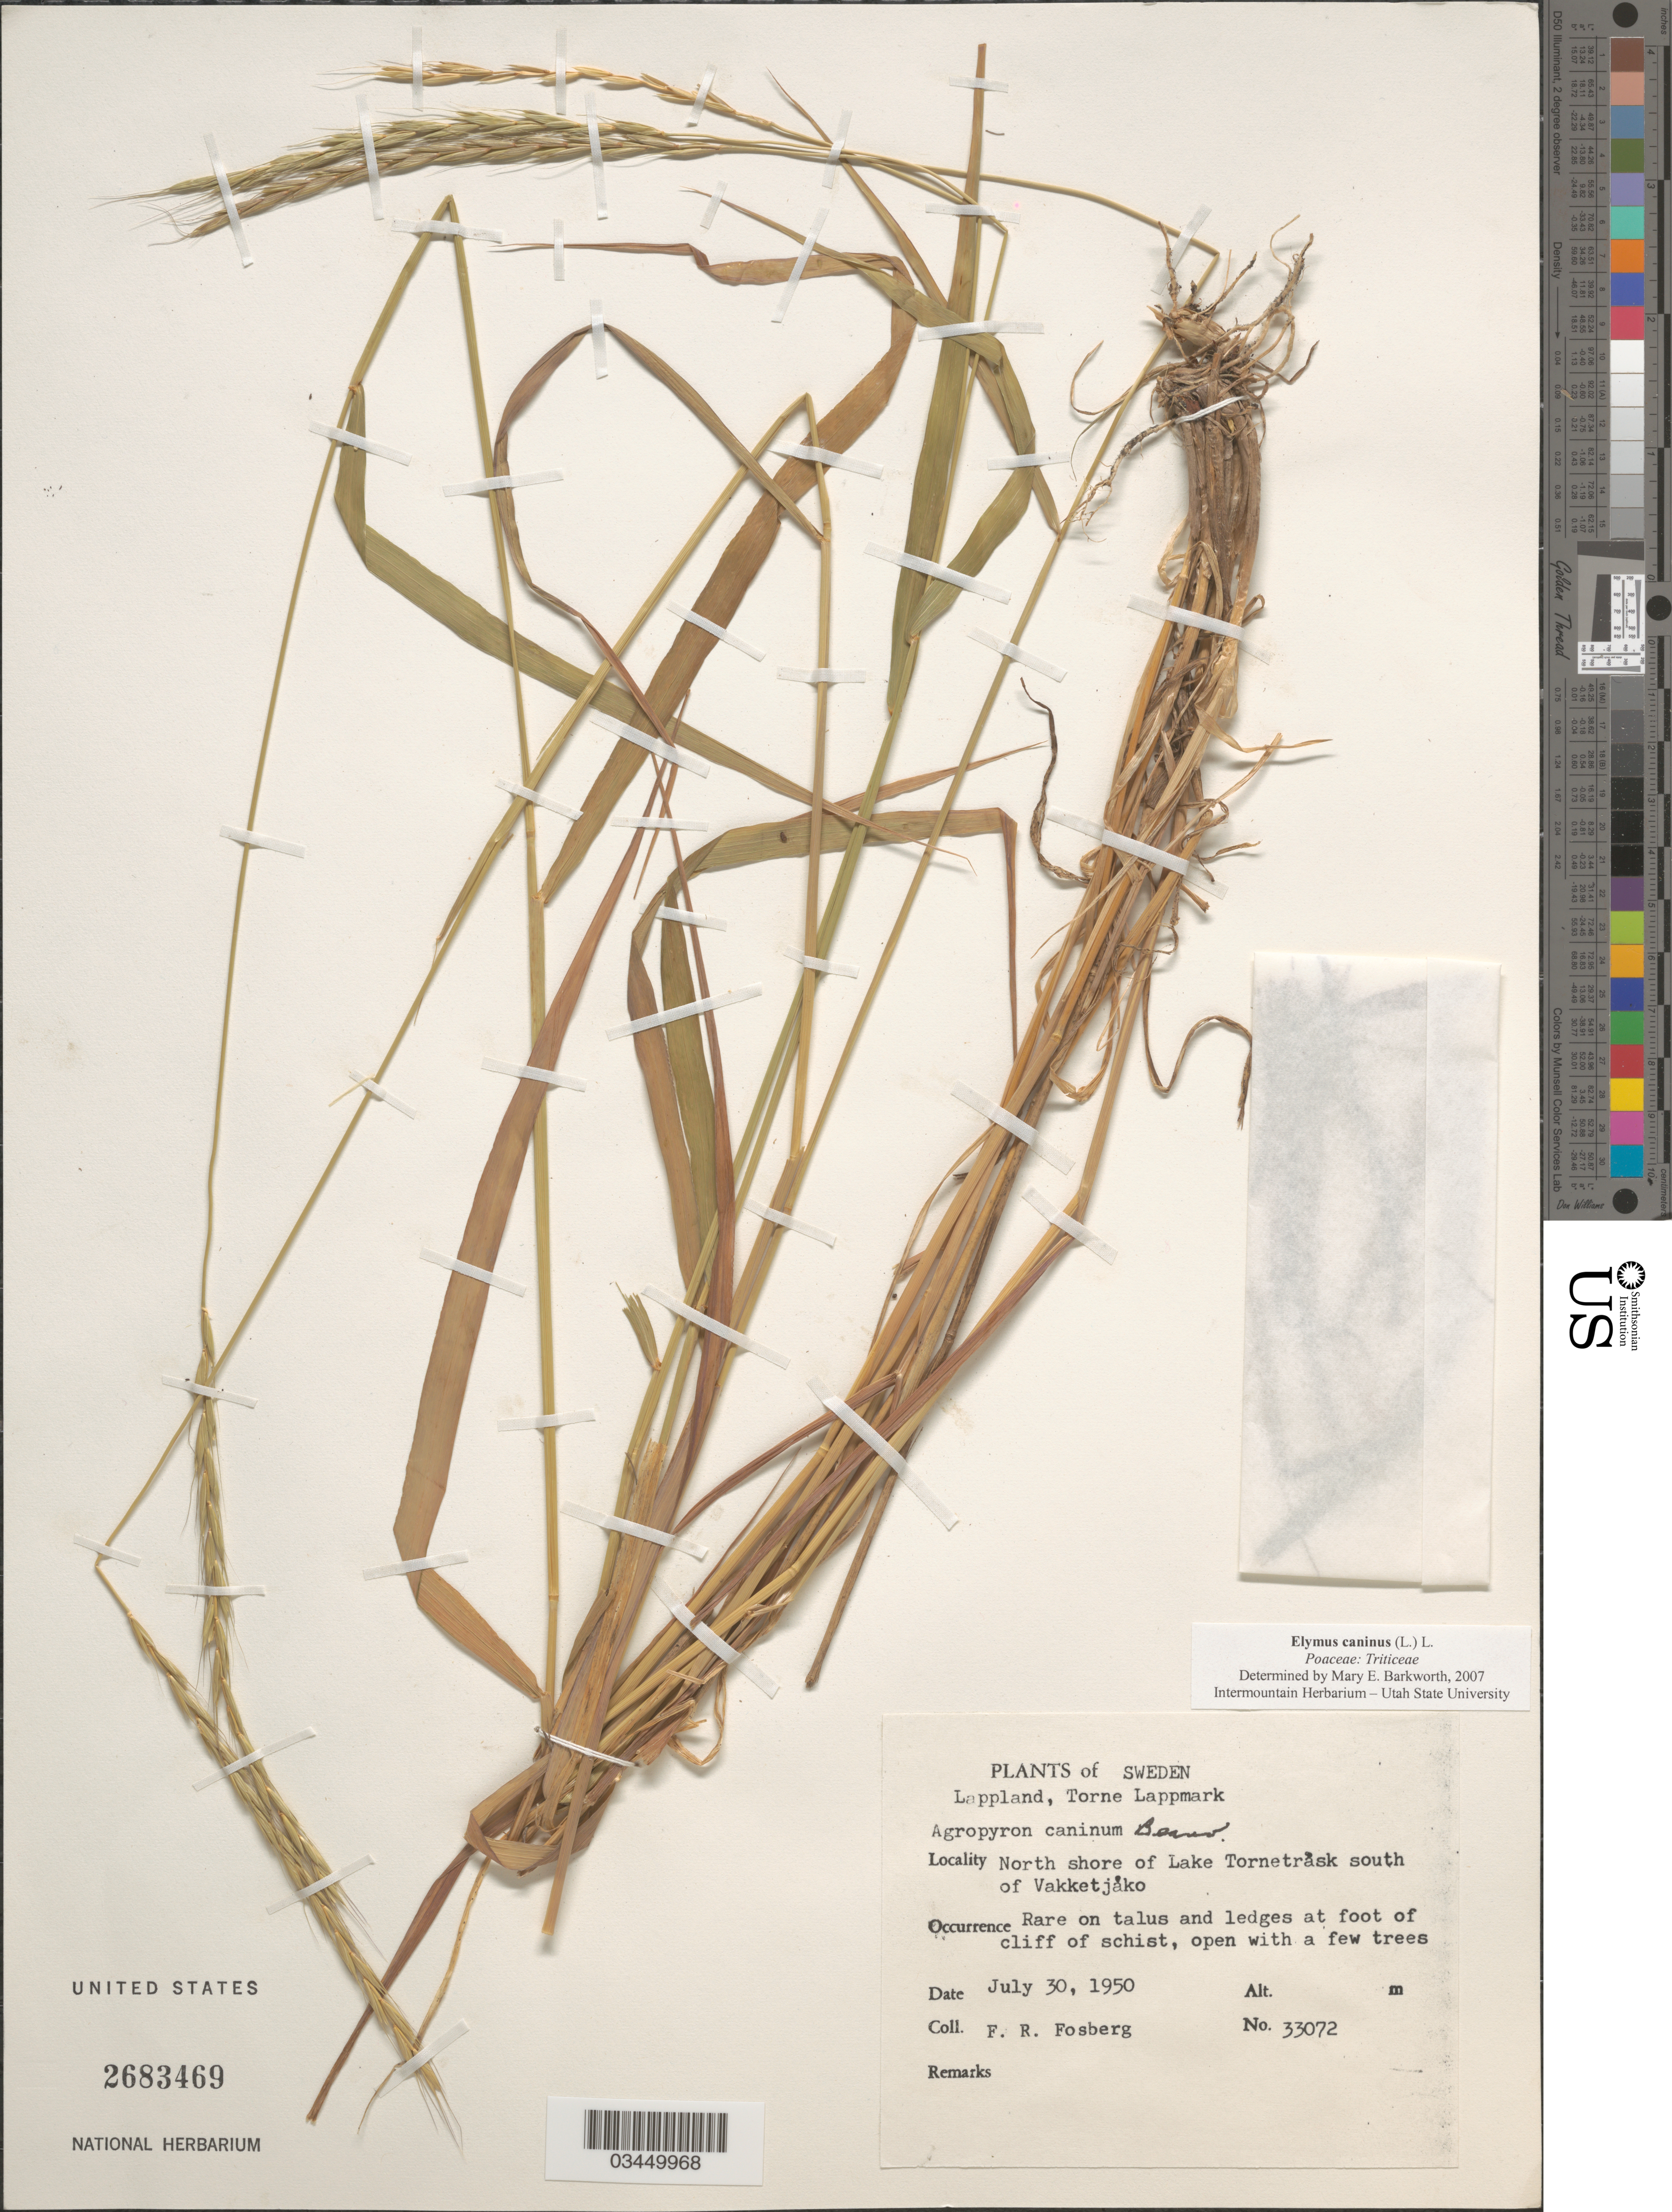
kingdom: Plantae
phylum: Tracheophyta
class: Liliopsida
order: Poales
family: Poaceae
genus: Elymus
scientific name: Elymus caninus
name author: (L.) L.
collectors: F. R. Fosberg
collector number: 33072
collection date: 1950-07-30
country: Sweden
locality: Lappland, Torne Lappmark. North shore of Lake Tornetrask south of Vakketjåko.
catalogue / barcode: US 2683469